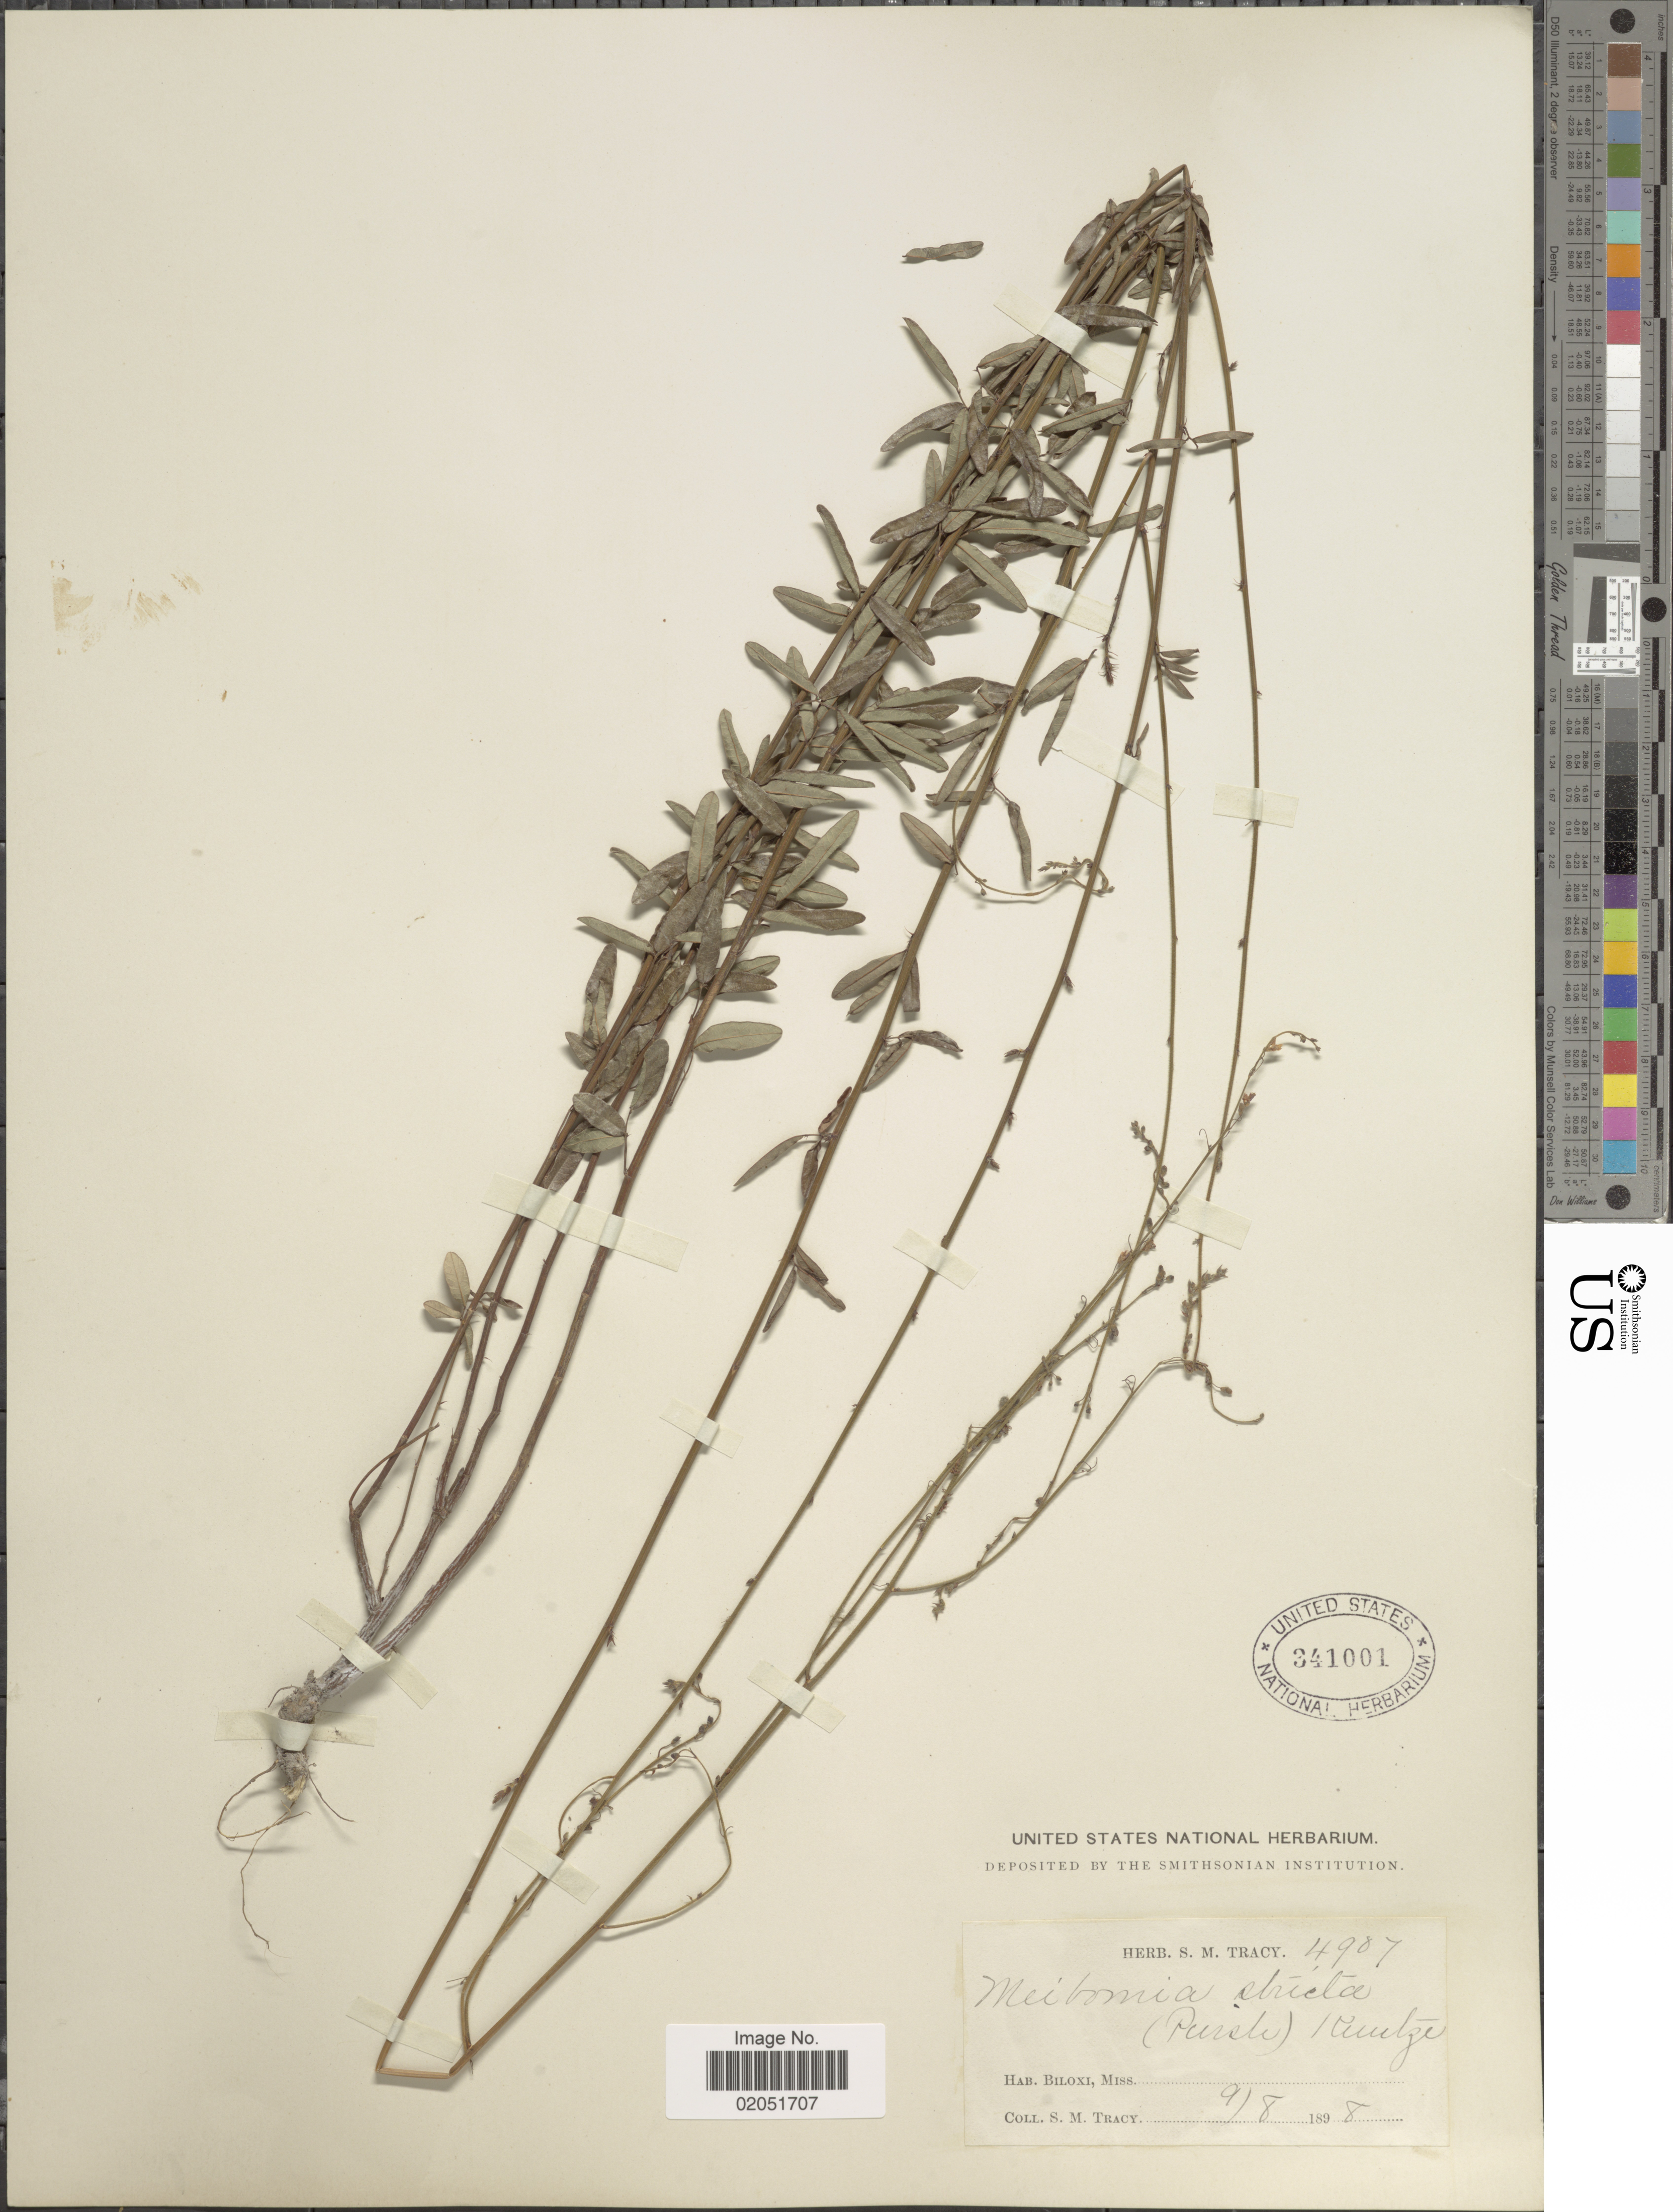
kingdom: Plantae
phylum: Tracheophyta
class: Magnoliopsida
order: Fabales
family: Fabaceae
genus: Desmodium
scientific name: Desmodium strictum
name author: (Pursh) DC.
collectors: S. M. Tracy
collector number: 4907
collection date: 1898-08-09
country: United States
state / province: Mississippi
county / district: Harrison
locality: Biloxi, Miss.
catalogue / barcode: US 341001